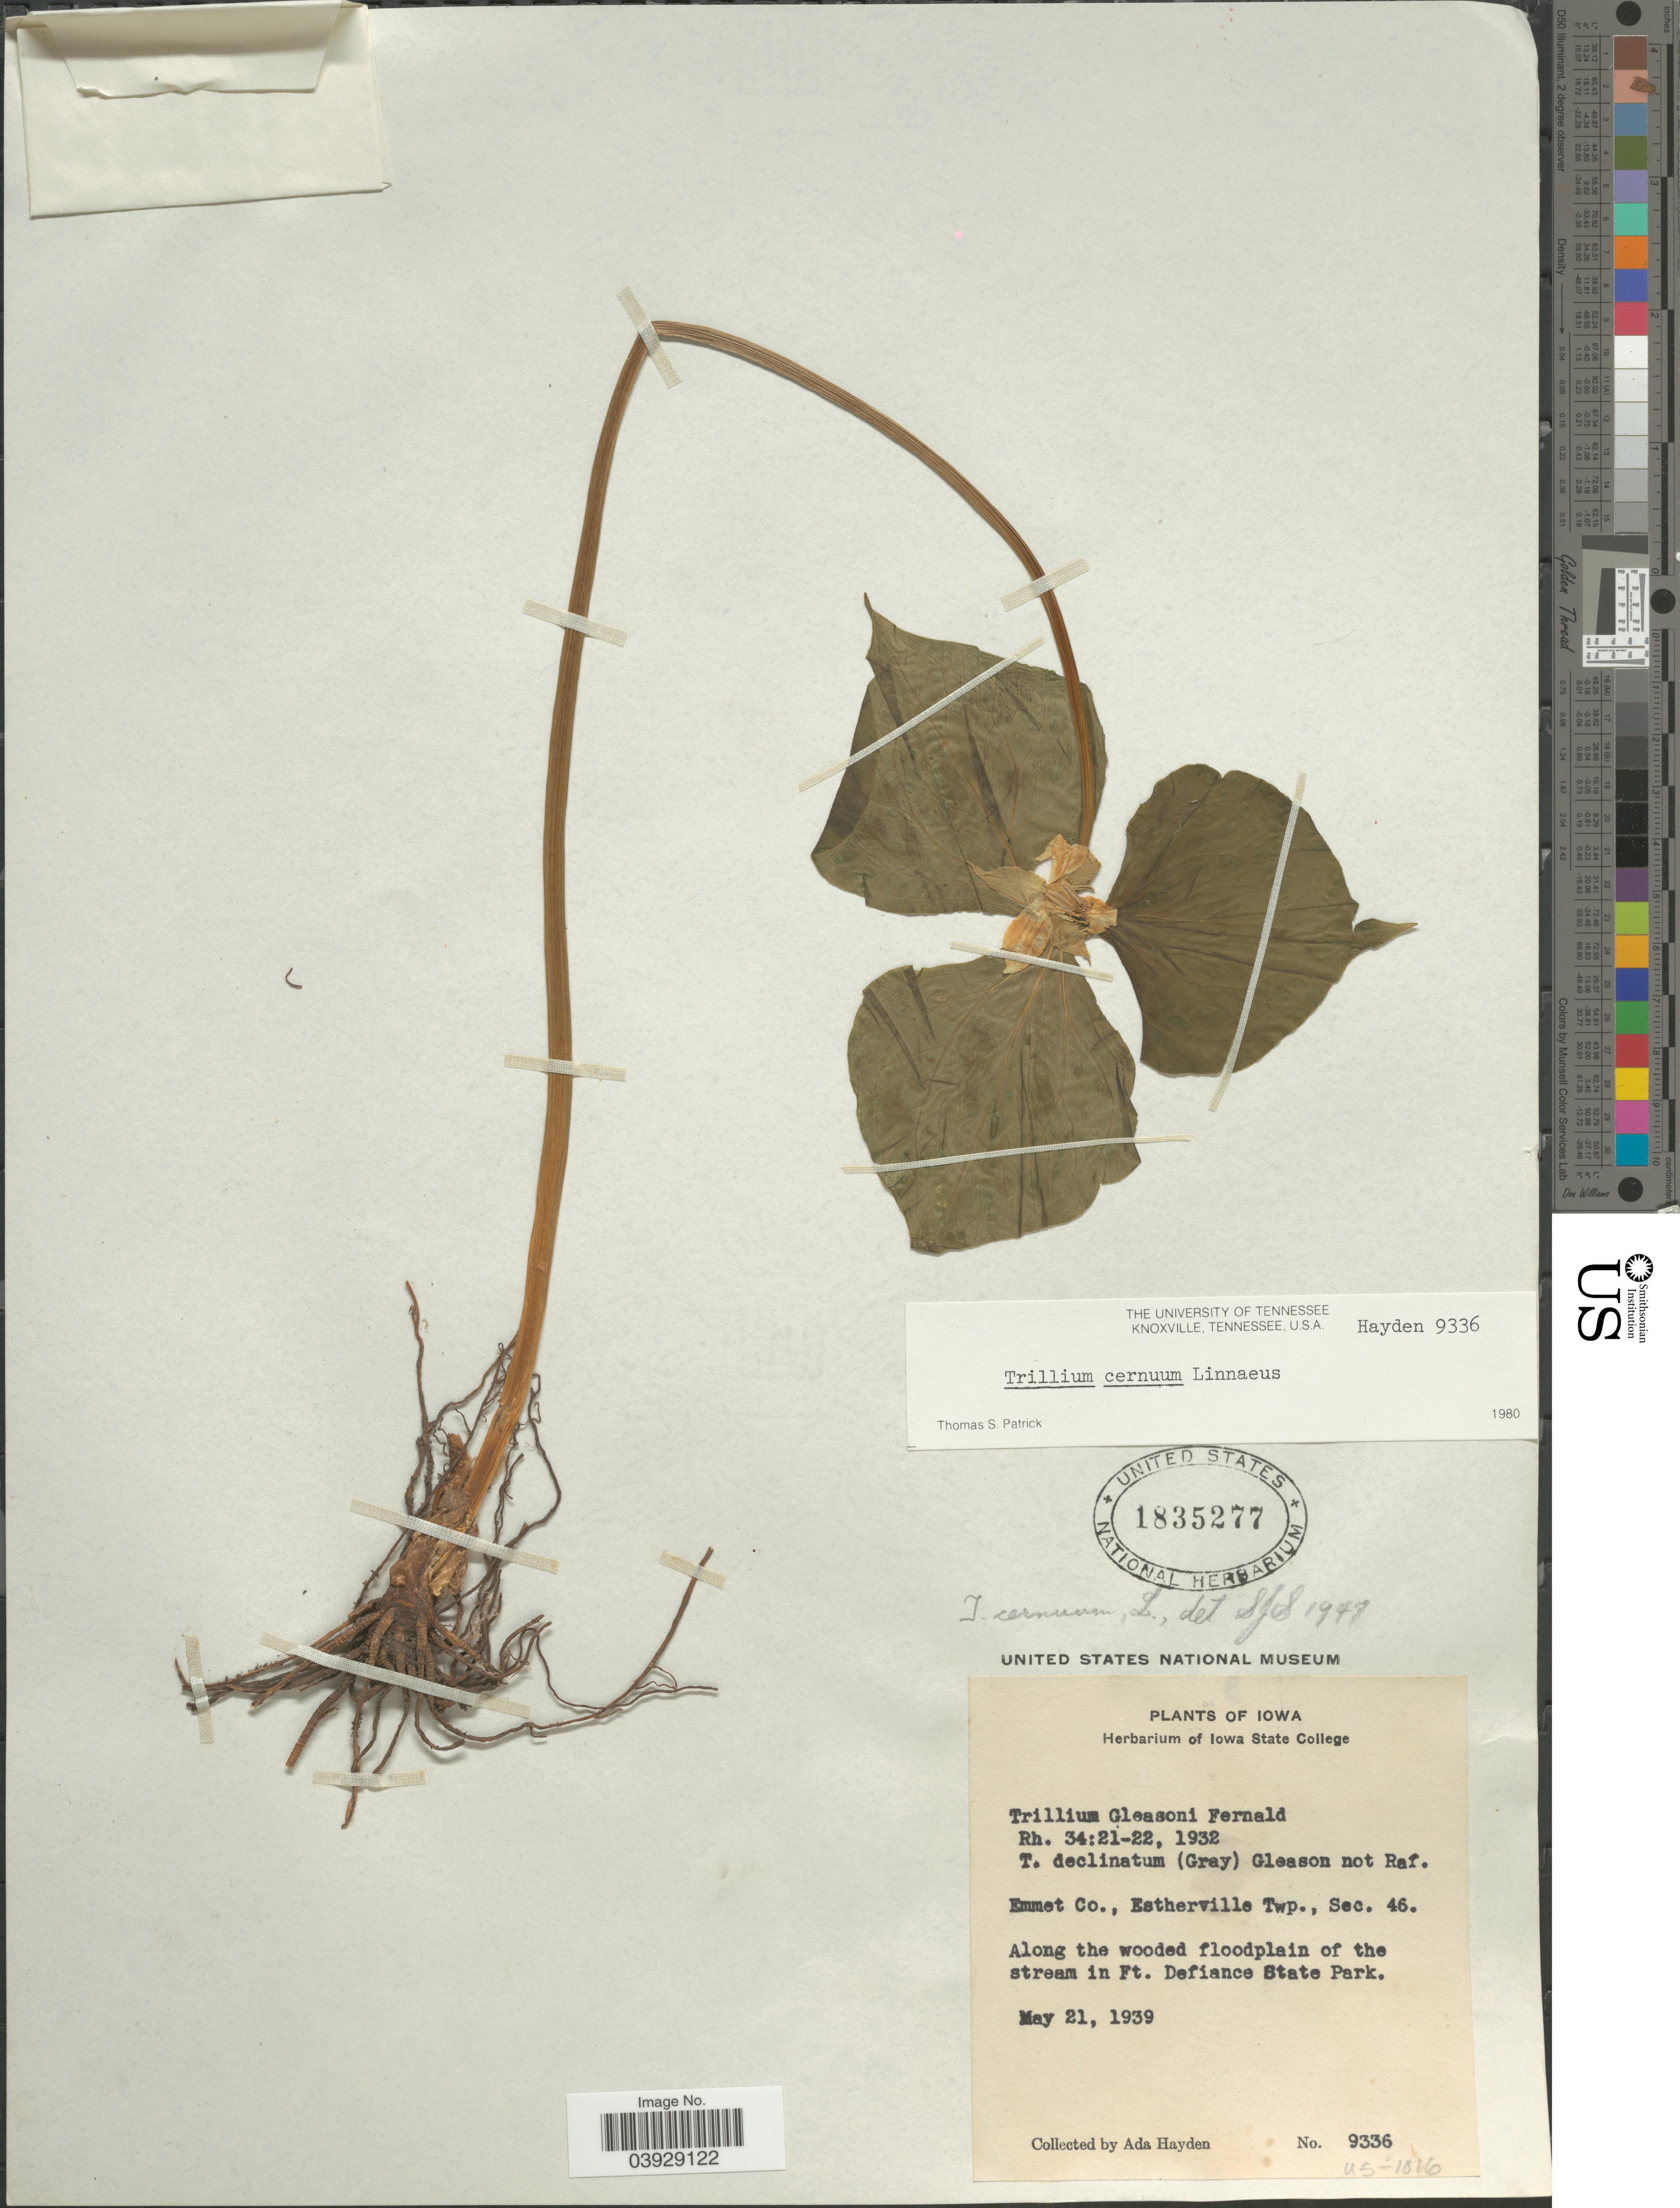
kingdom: Plantae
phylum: Tracheophyta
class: Liliopsida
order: Liliales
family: Melanthiaceae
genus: Trillium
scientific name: Trillium cernuum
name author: L.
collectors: Ada Hayden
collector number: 9336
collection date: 1939-05-21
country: United States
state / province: Iowa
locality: Emmet Co., Estherville Twp., Sec. 46. Along the wooded floodplain of the stream in Ft. Defiance State Park.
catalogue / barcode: US 1835277